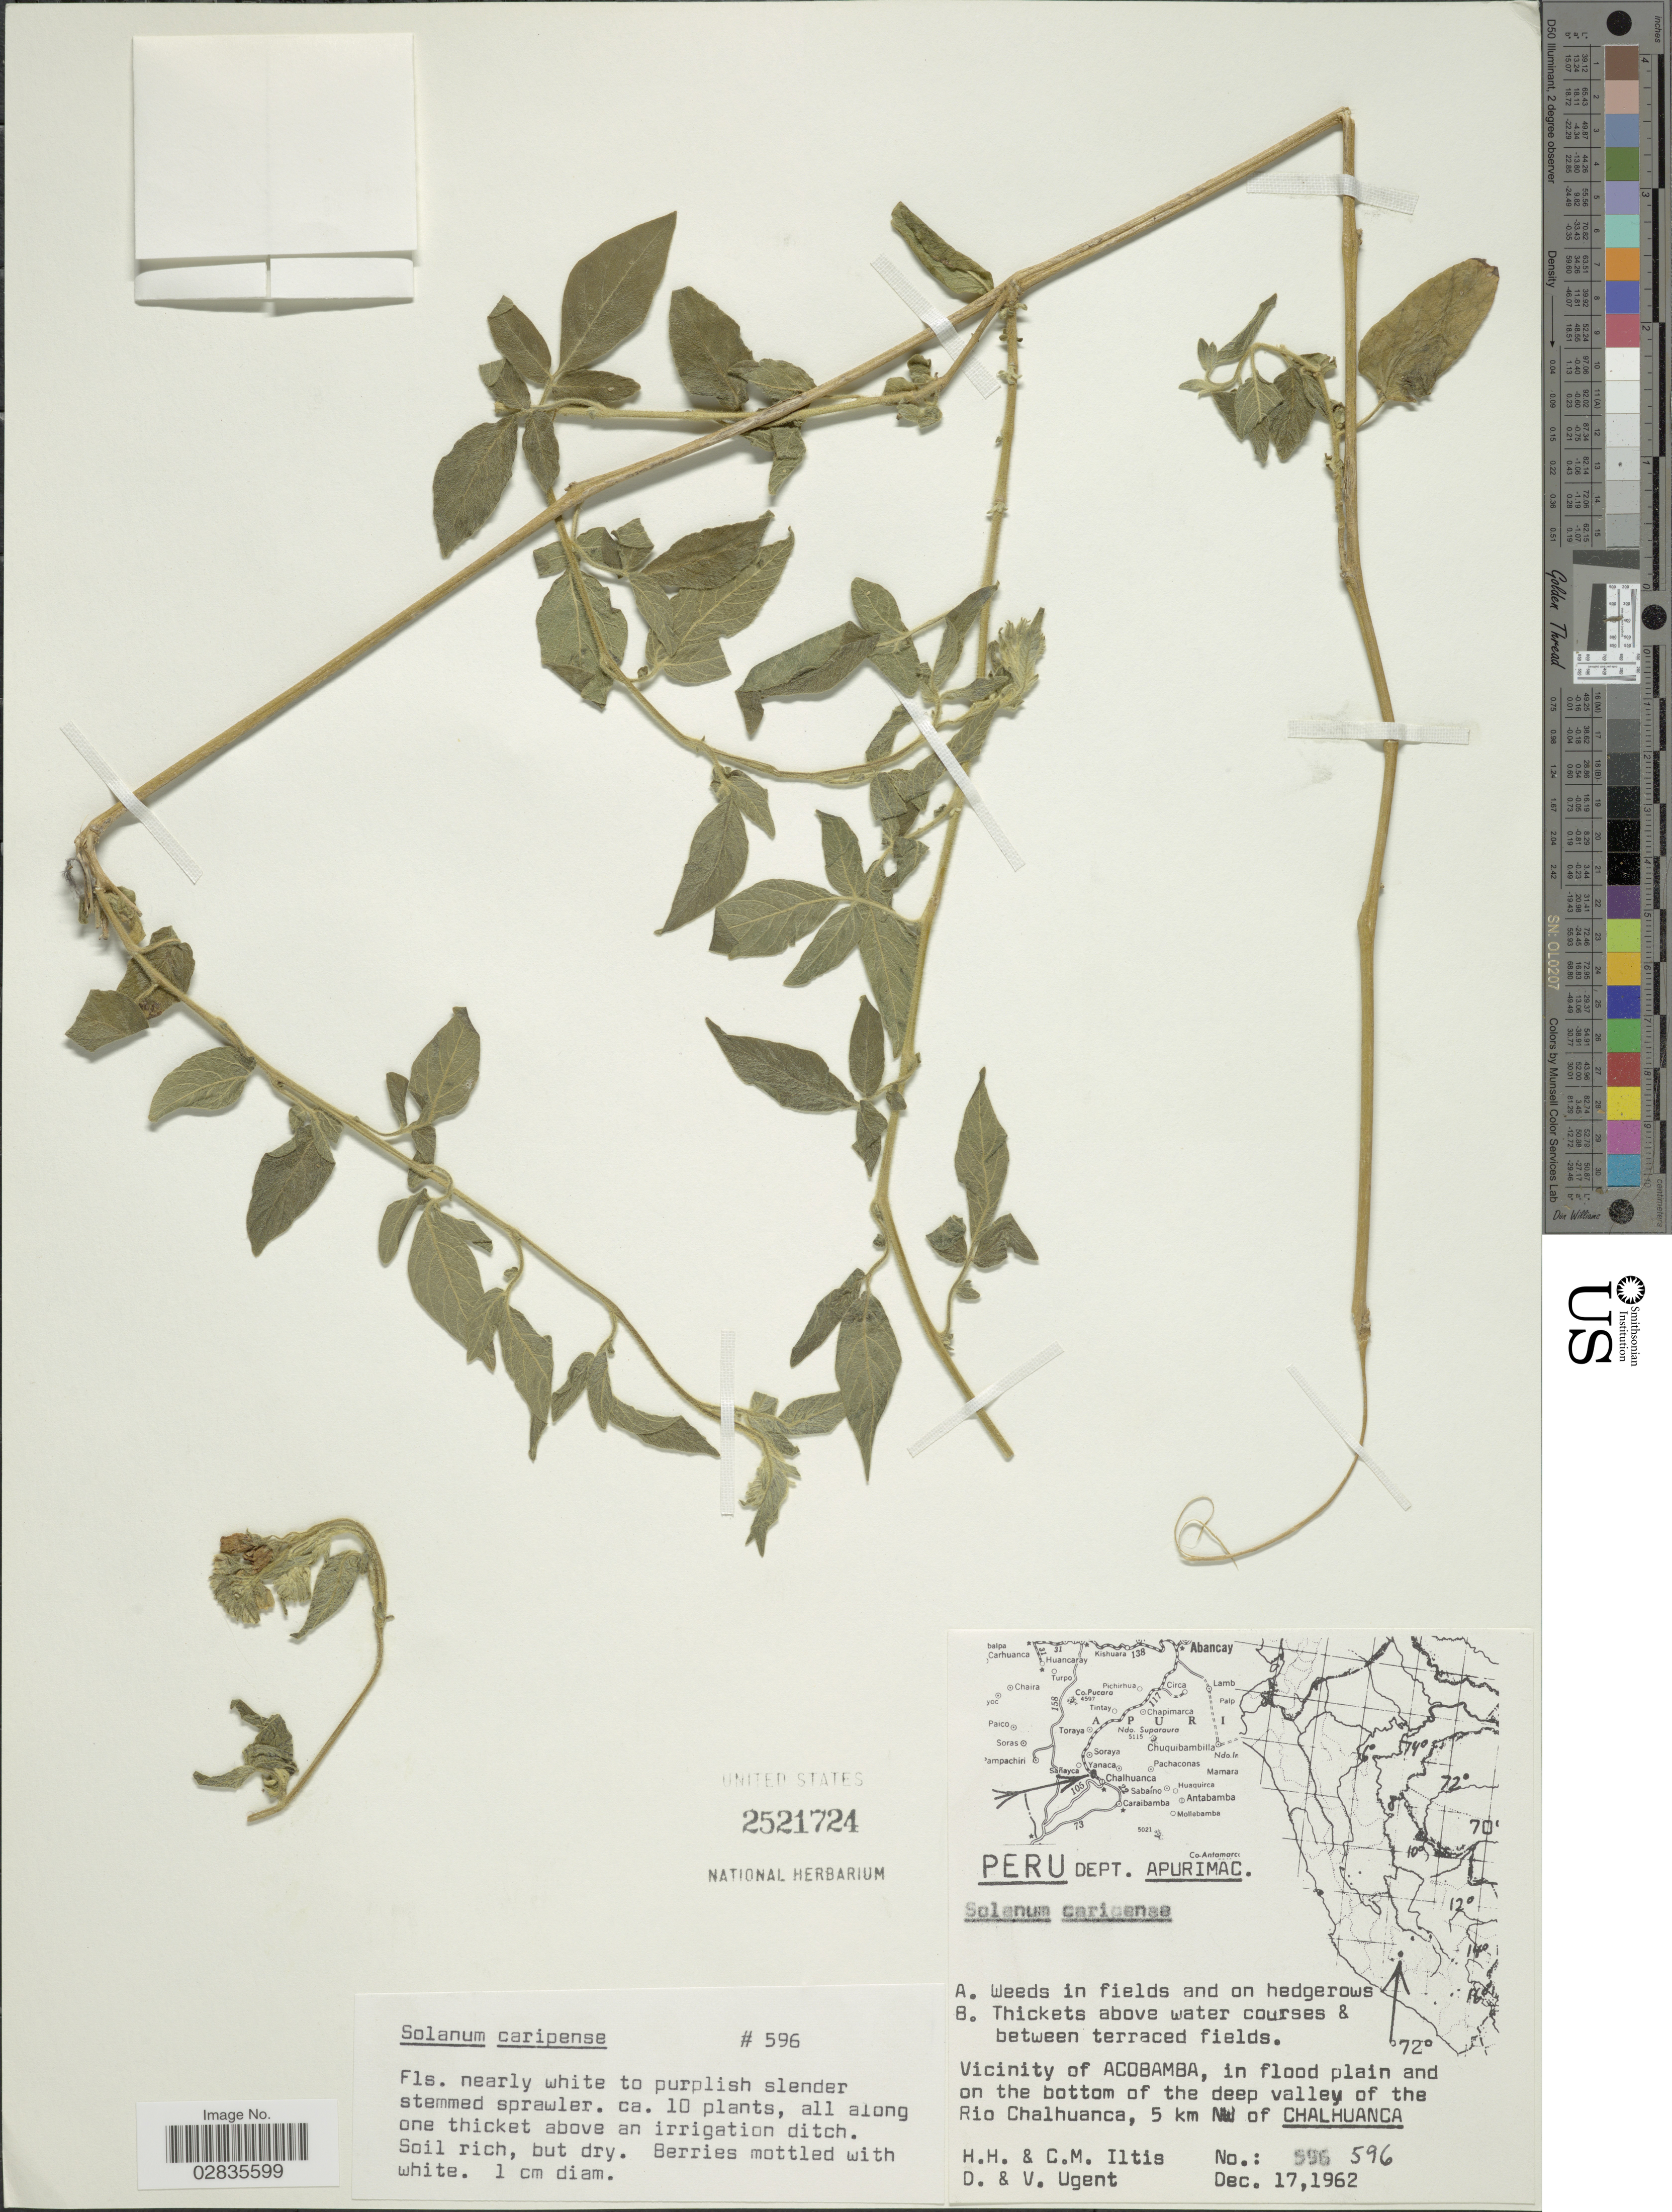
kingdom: Plantae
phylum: Tracheophyta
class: Magnoliopsida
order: Solanales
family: Solanaceae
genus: Solanum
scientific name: Solanum caripense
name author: Humb. & Bonpl. ex Dunal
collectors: H. H. Iltis, C. M Iltis, D. Ugent & V. Ugent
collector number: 596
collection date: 1962-12-17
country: Peru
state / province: Apurímac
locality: Dept. Apurimac, Vicinity of Acobamba, in flood plain and on the bottom of the deep valley of the Rio Chalhuanca, 5 km NW of Chalhuanca.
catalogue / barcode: US 2521724